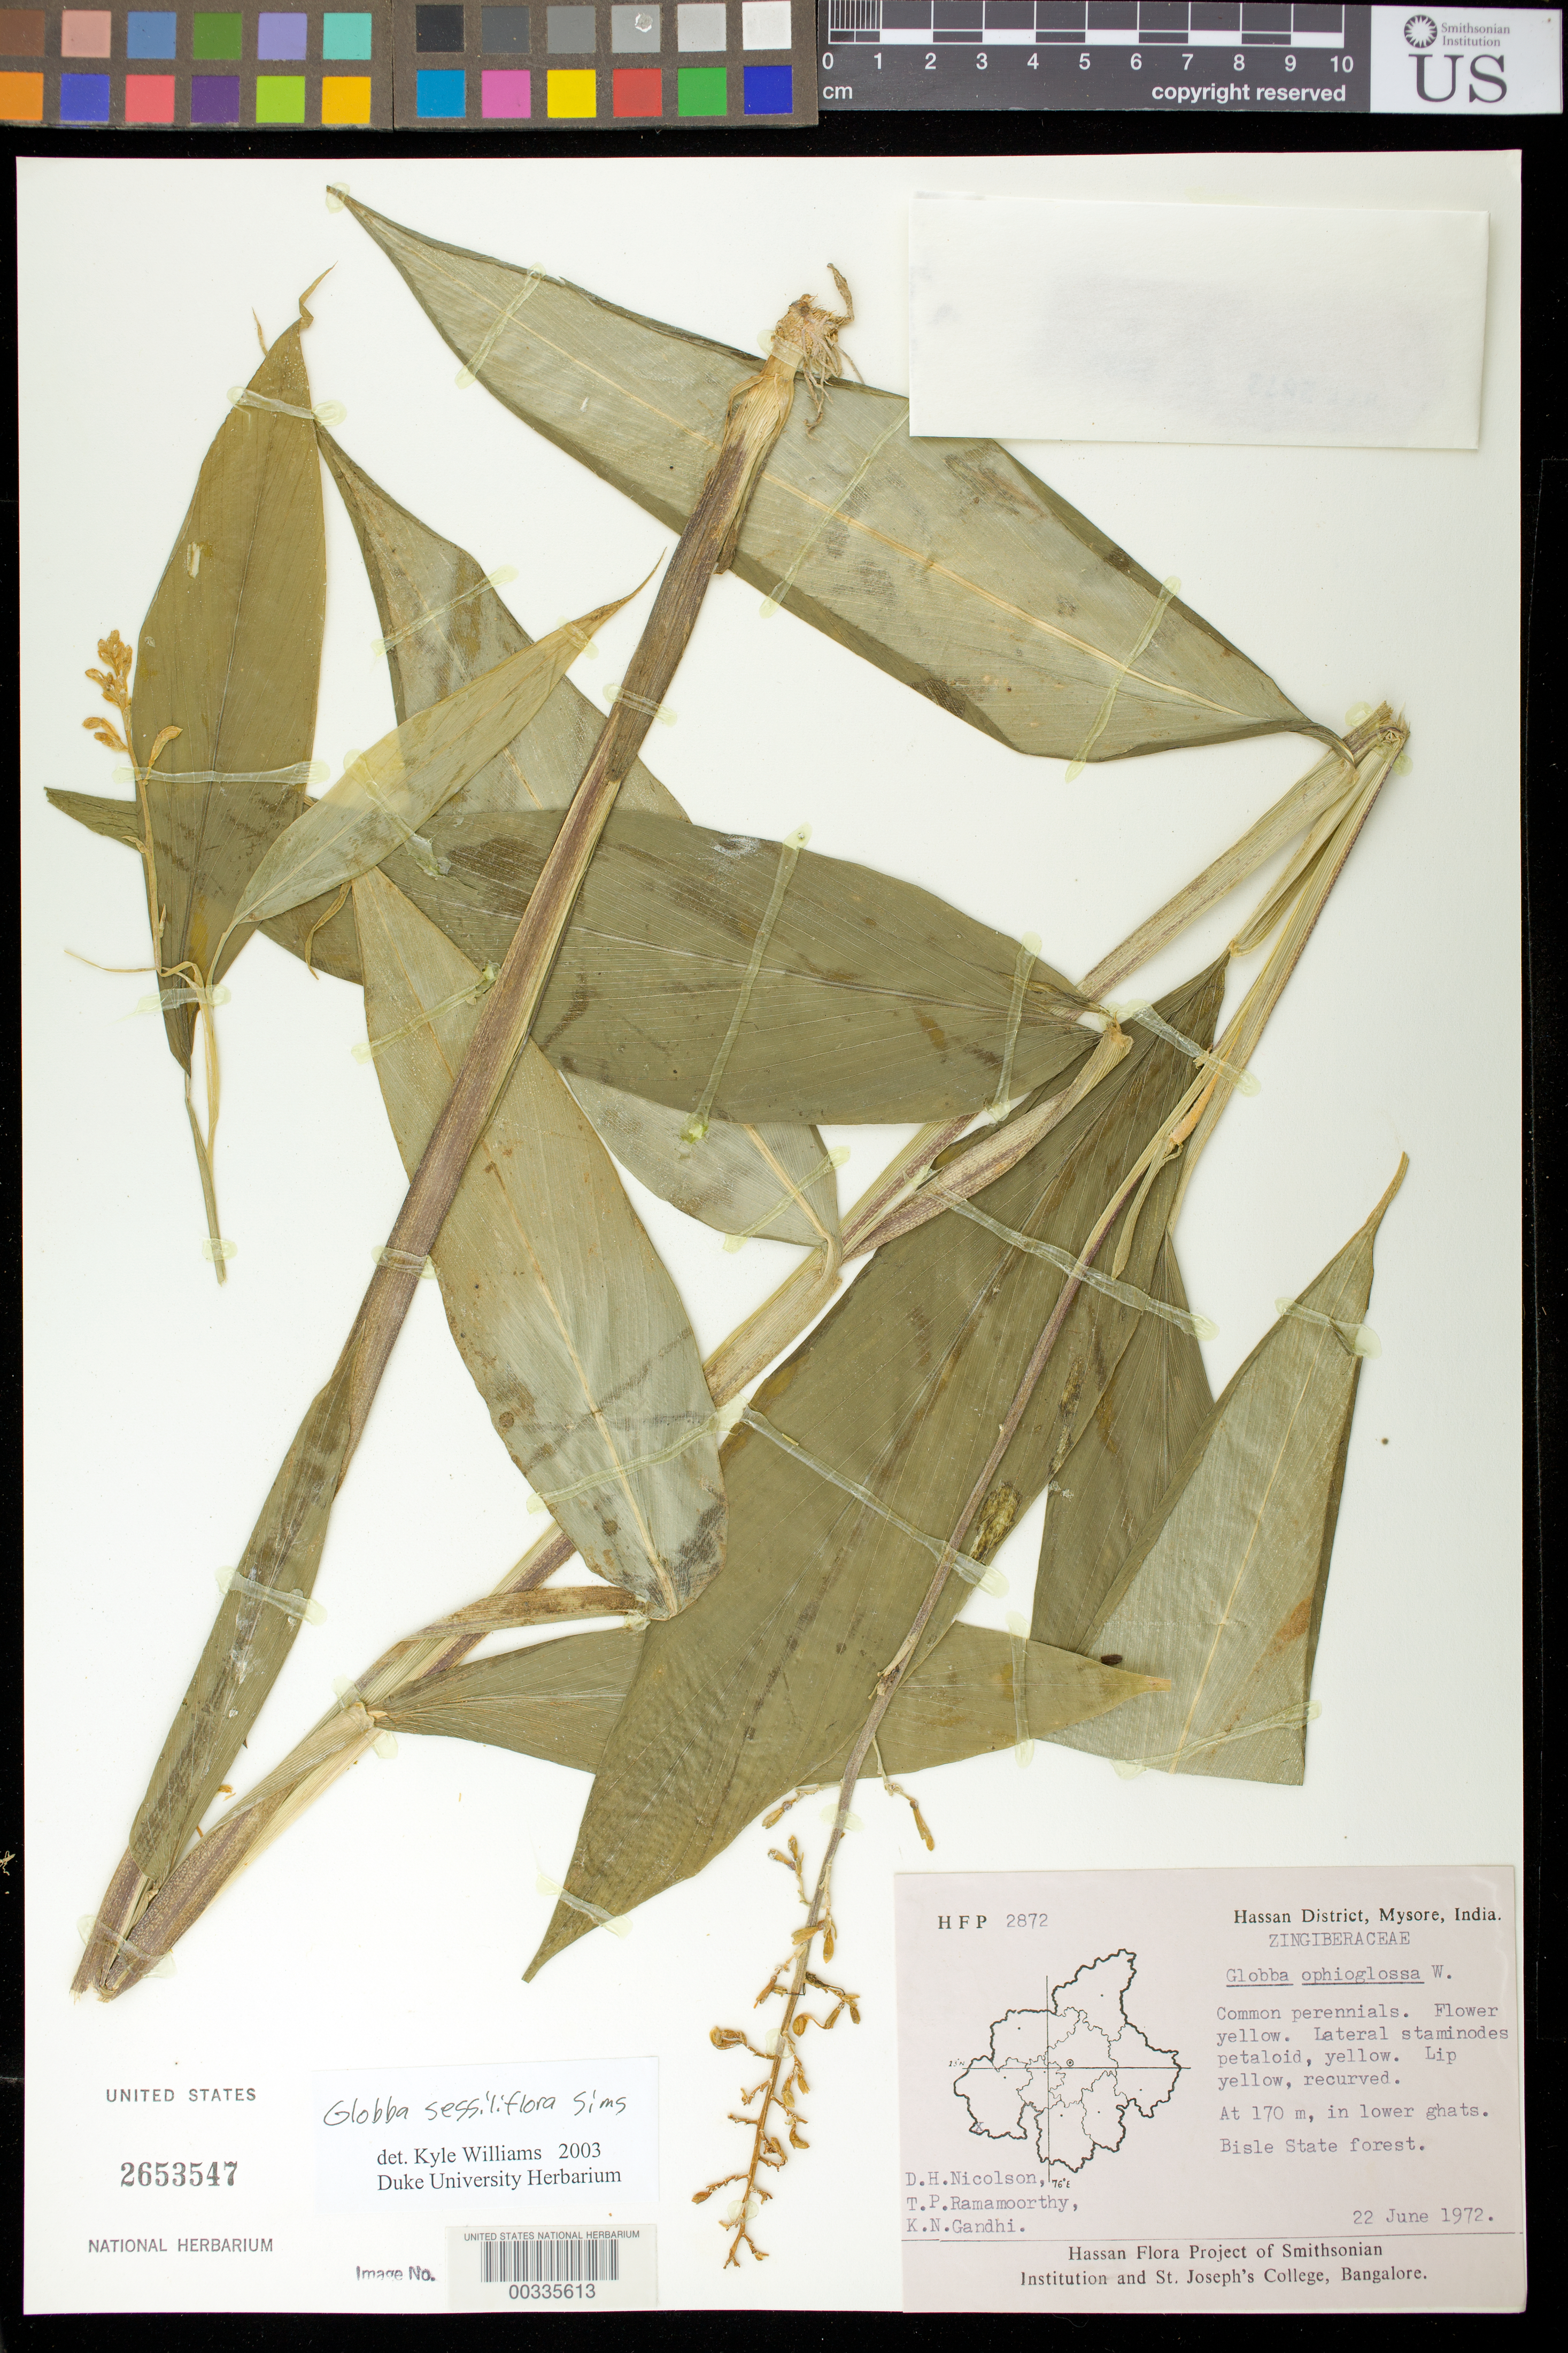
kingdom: Plantae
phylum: Tracheophyta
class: Liliopsida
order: Zingiberales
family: Zingiberaceae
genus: Globba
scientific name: Globba sessiliflora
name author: Sims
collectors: D. H. Nicolson, T. P. Ramamoorthy & K. N. Gandhi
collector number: Hfp 2872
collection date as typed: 22 Jun 1972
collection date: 1972-06-22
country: India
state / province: Karnataka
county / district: Hassan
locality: Bisle state forest, mysore state [mysore state = karnataka.]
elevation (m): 170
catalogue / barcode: US 2653547